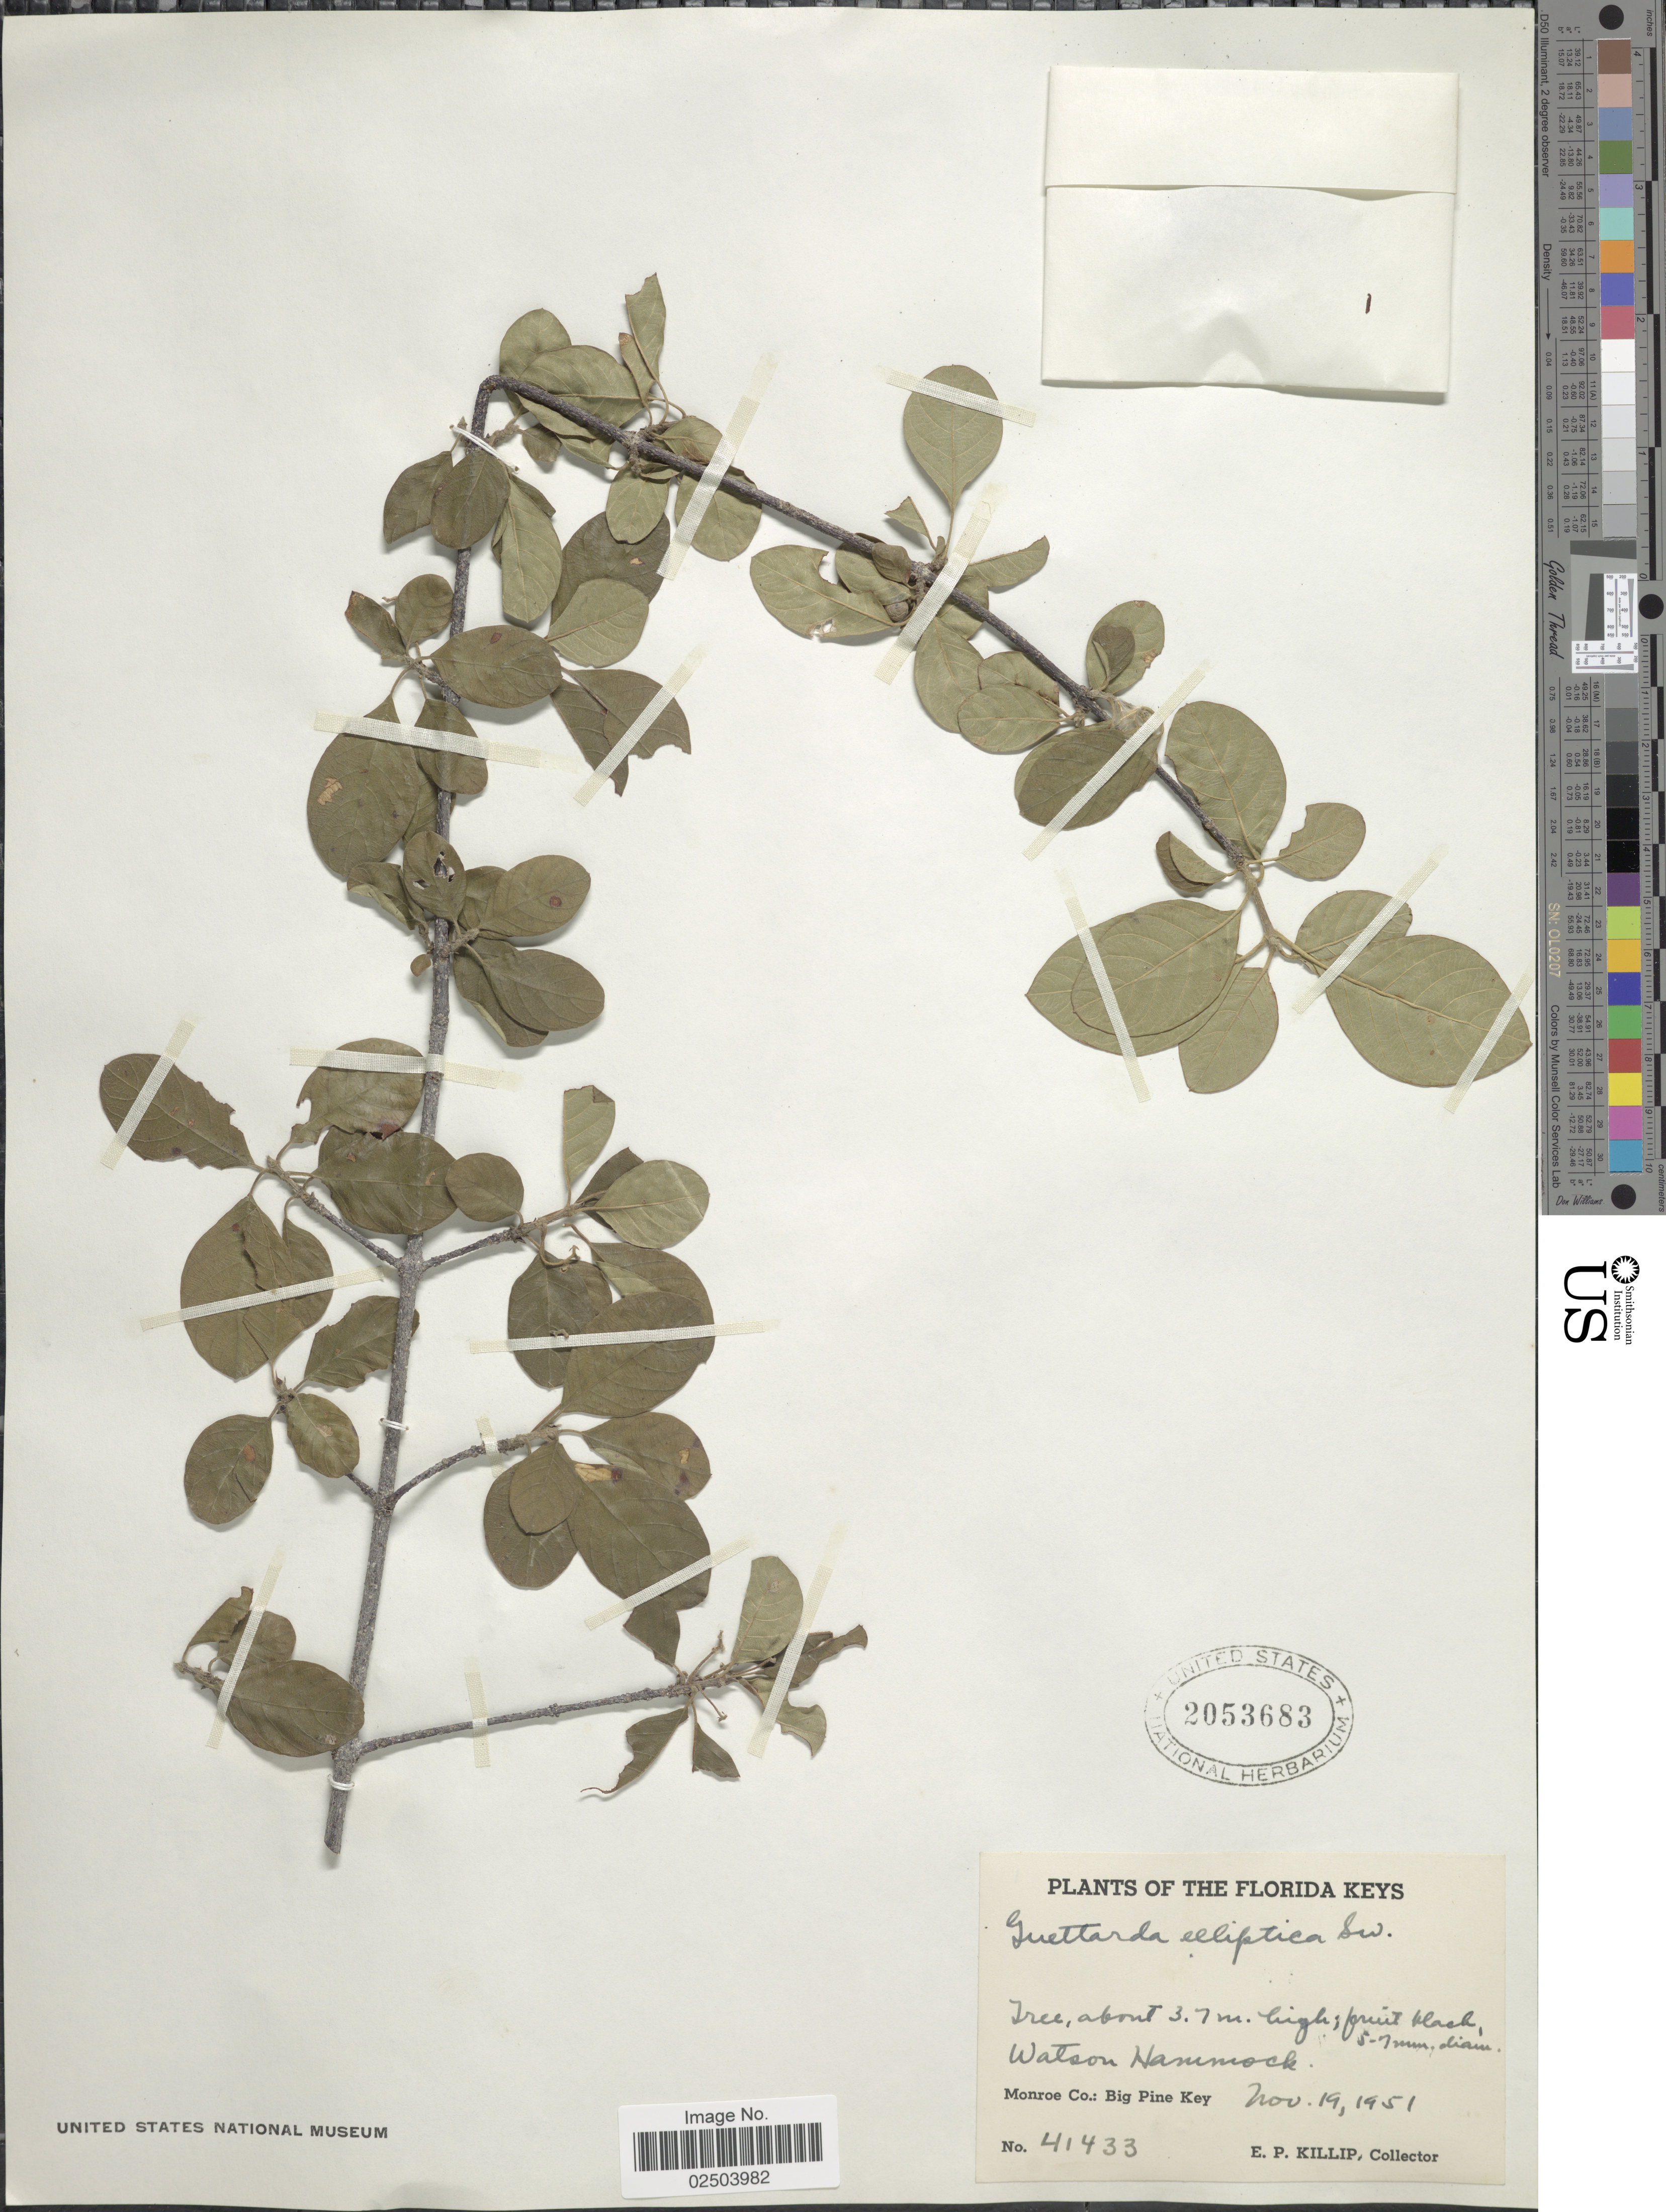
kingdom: Plantae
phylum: Tracheophyta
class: Magnoliopsida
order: Gentianales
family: Rubiaceae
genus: Guettarda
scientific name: Guettarda elliptica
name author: Sw.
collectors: E. P. Killip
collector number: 41433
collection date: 1951-11-19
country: United States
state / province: Florida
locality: Florida Keys. Watson Hammock. Monroe Co.: Big Pine Key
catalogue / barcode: US 2053683